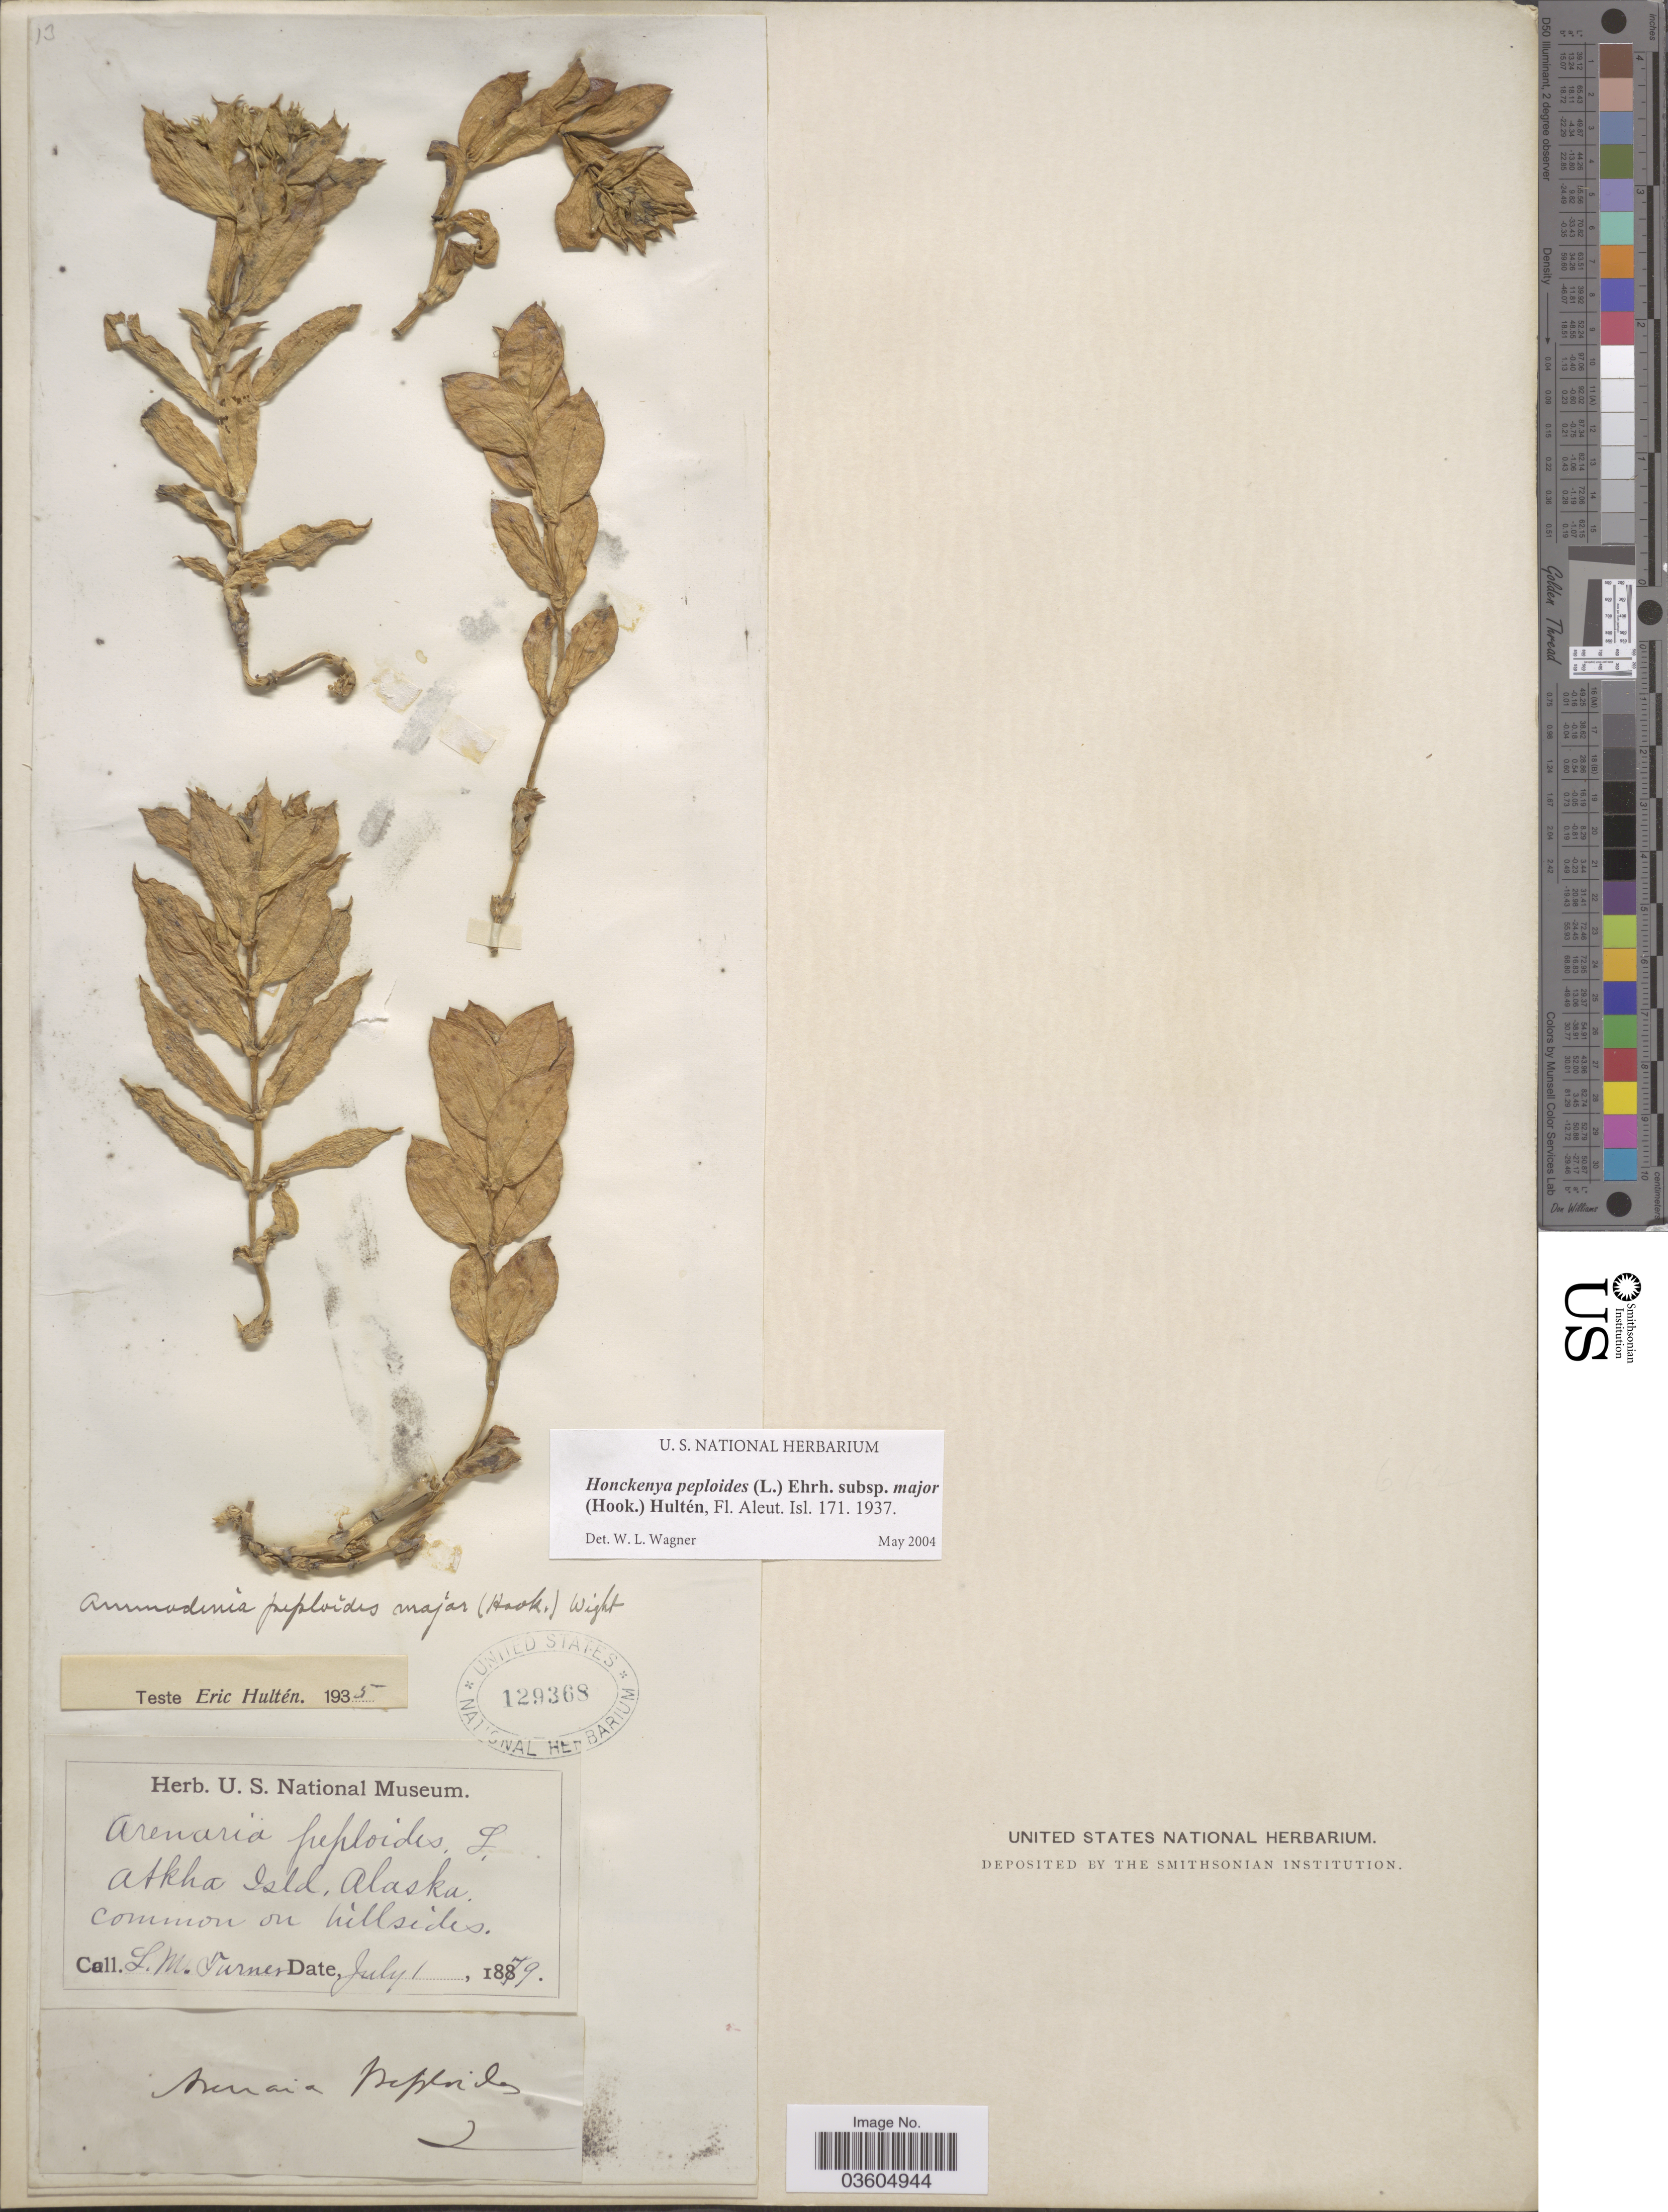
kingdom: Plantae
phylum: Tracheophyta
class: Magnoliopsida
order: Caryophyllales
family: Caryophyllaceae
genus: Honckenya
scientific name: Honckenya peploides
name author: (L.) Ehrh.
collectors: L. M. Turner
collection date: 1879-07-01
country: United States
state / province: Alaska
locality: Atkha Isld.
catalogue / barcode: US 129368